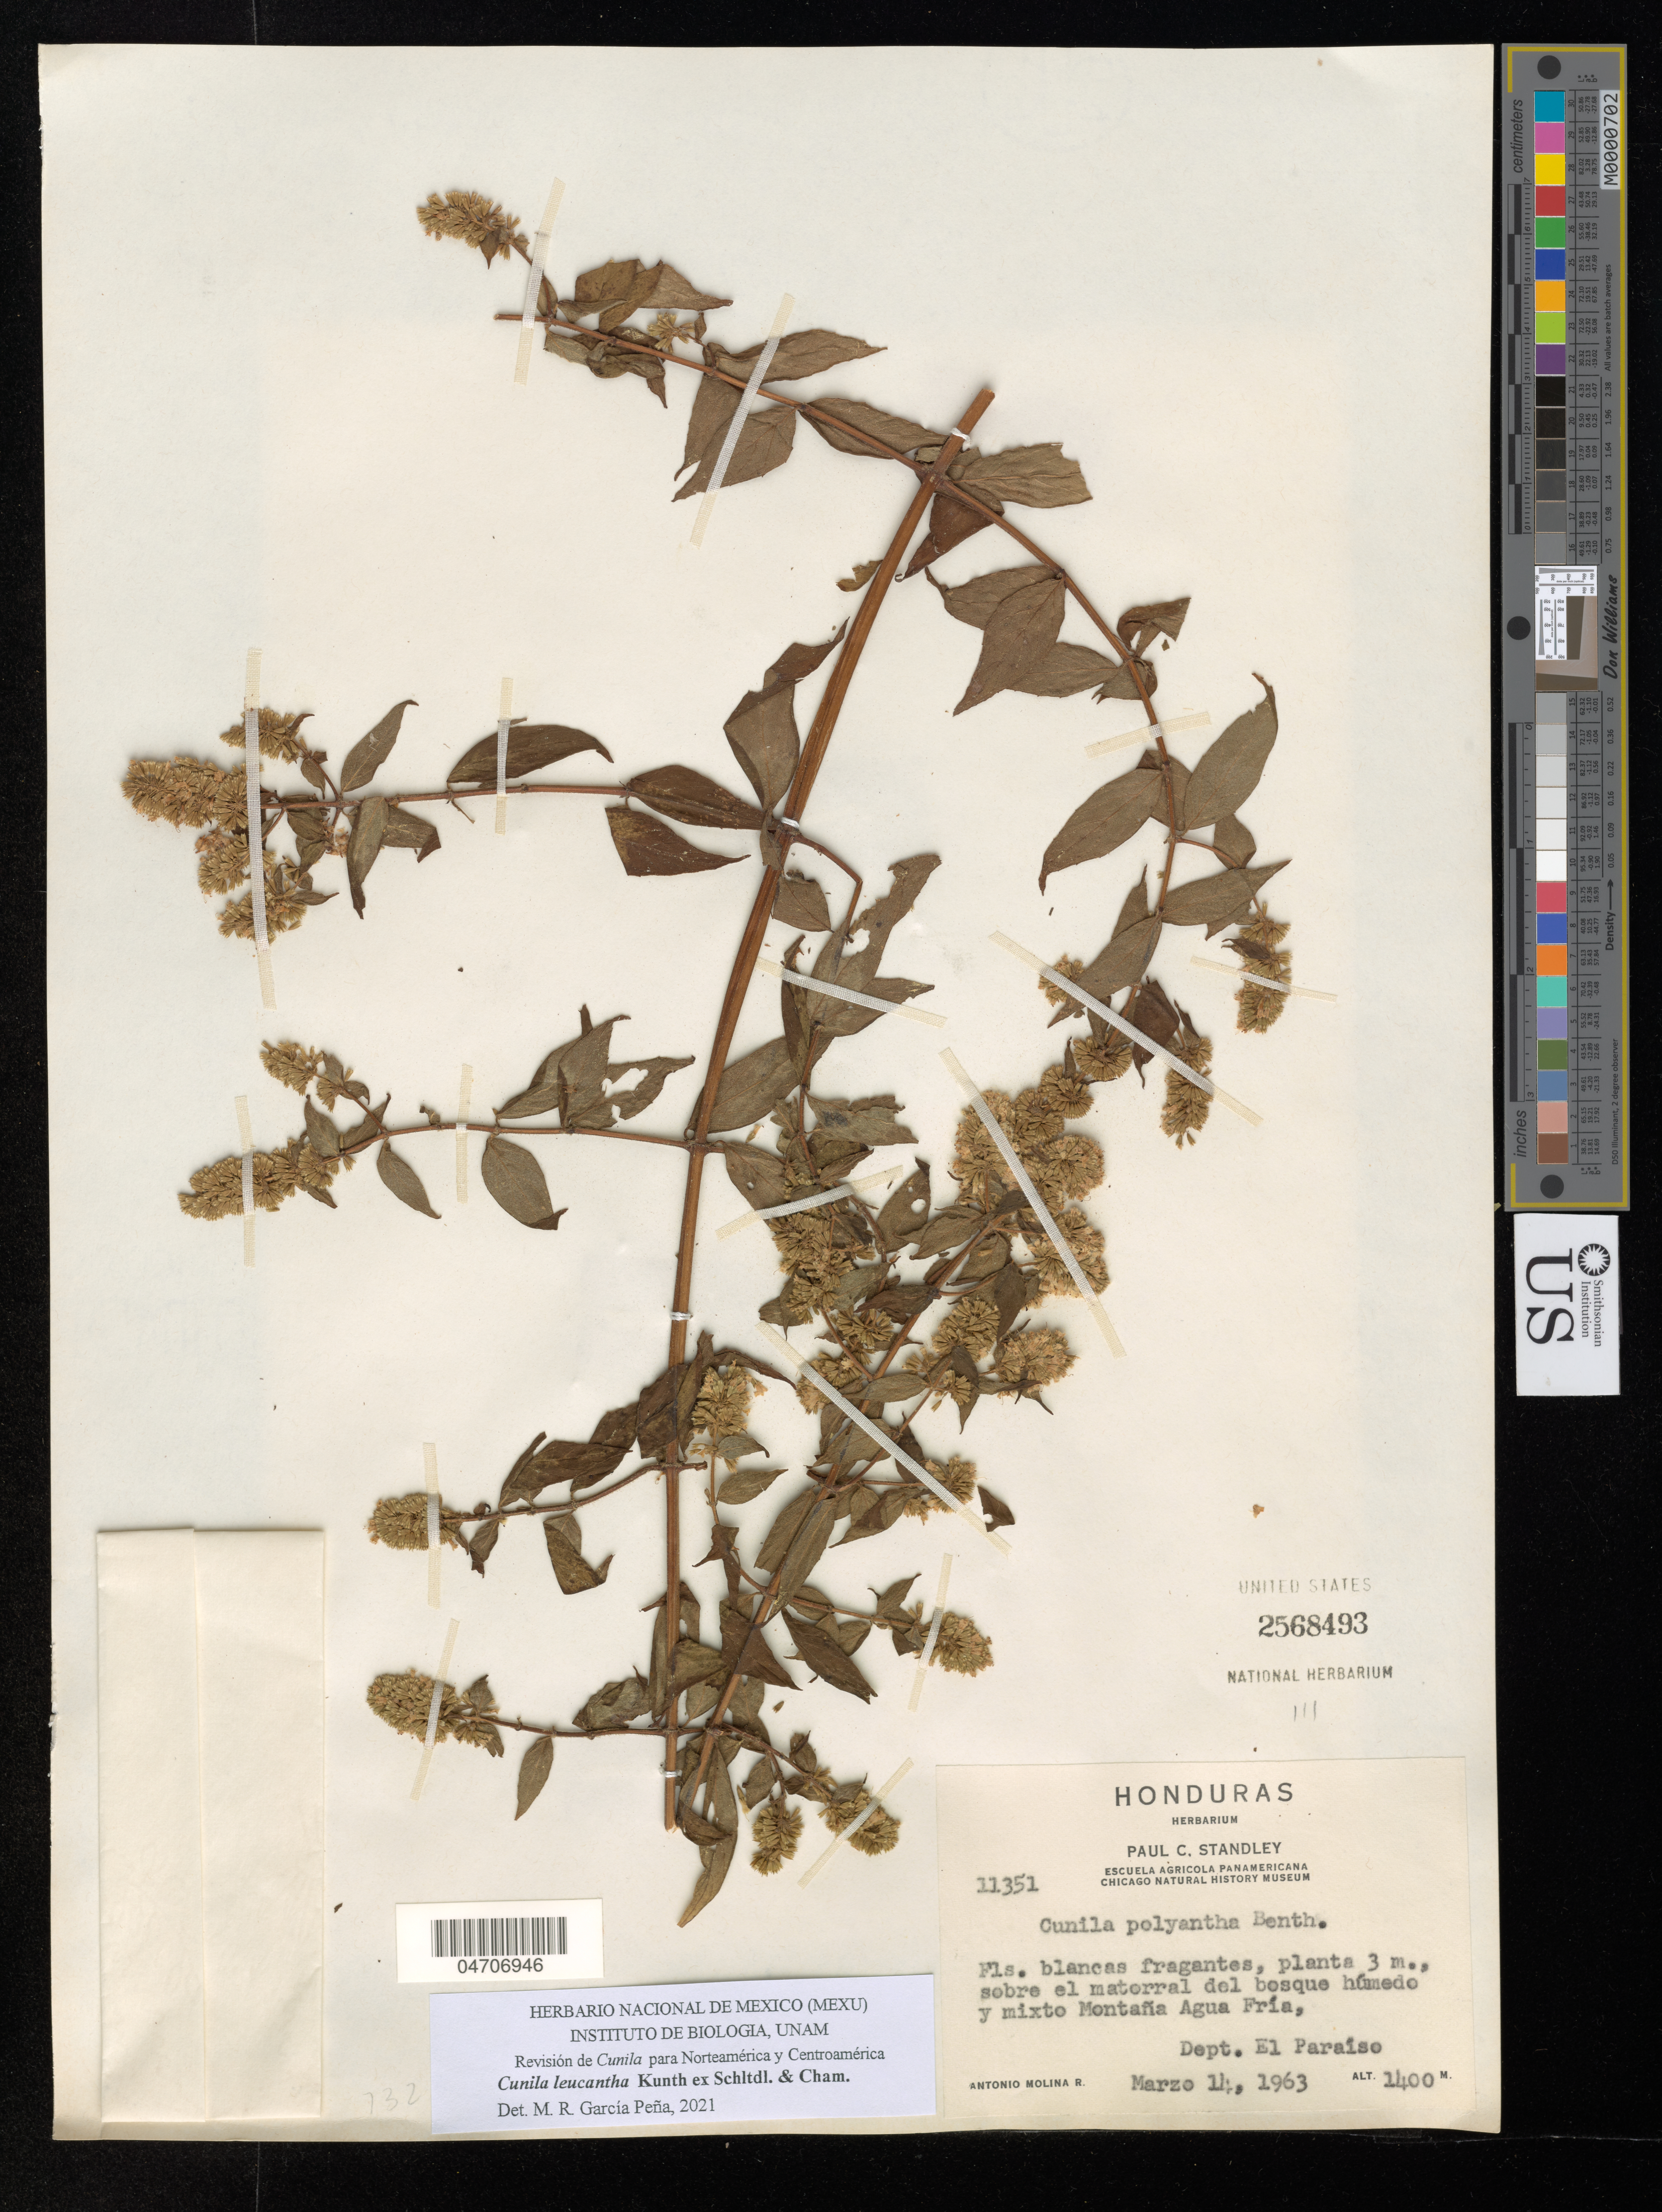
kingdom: Plantae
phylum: Tracheophyta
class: Magnoliopsida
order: Lamiales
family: Lamiaceae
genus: Cunila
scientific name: Cunila leucantha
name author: Kunth ex Schltdl. & Cham.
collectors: A. Molina R.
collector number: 11351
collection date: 1963-03-14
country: Honduras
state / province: El Paraiso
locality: Sobre el matorral del bosque húmedo y mixto Montaña Agua Fría, Dept. El Paraíso.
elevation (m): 1400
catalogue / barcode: US 2568493